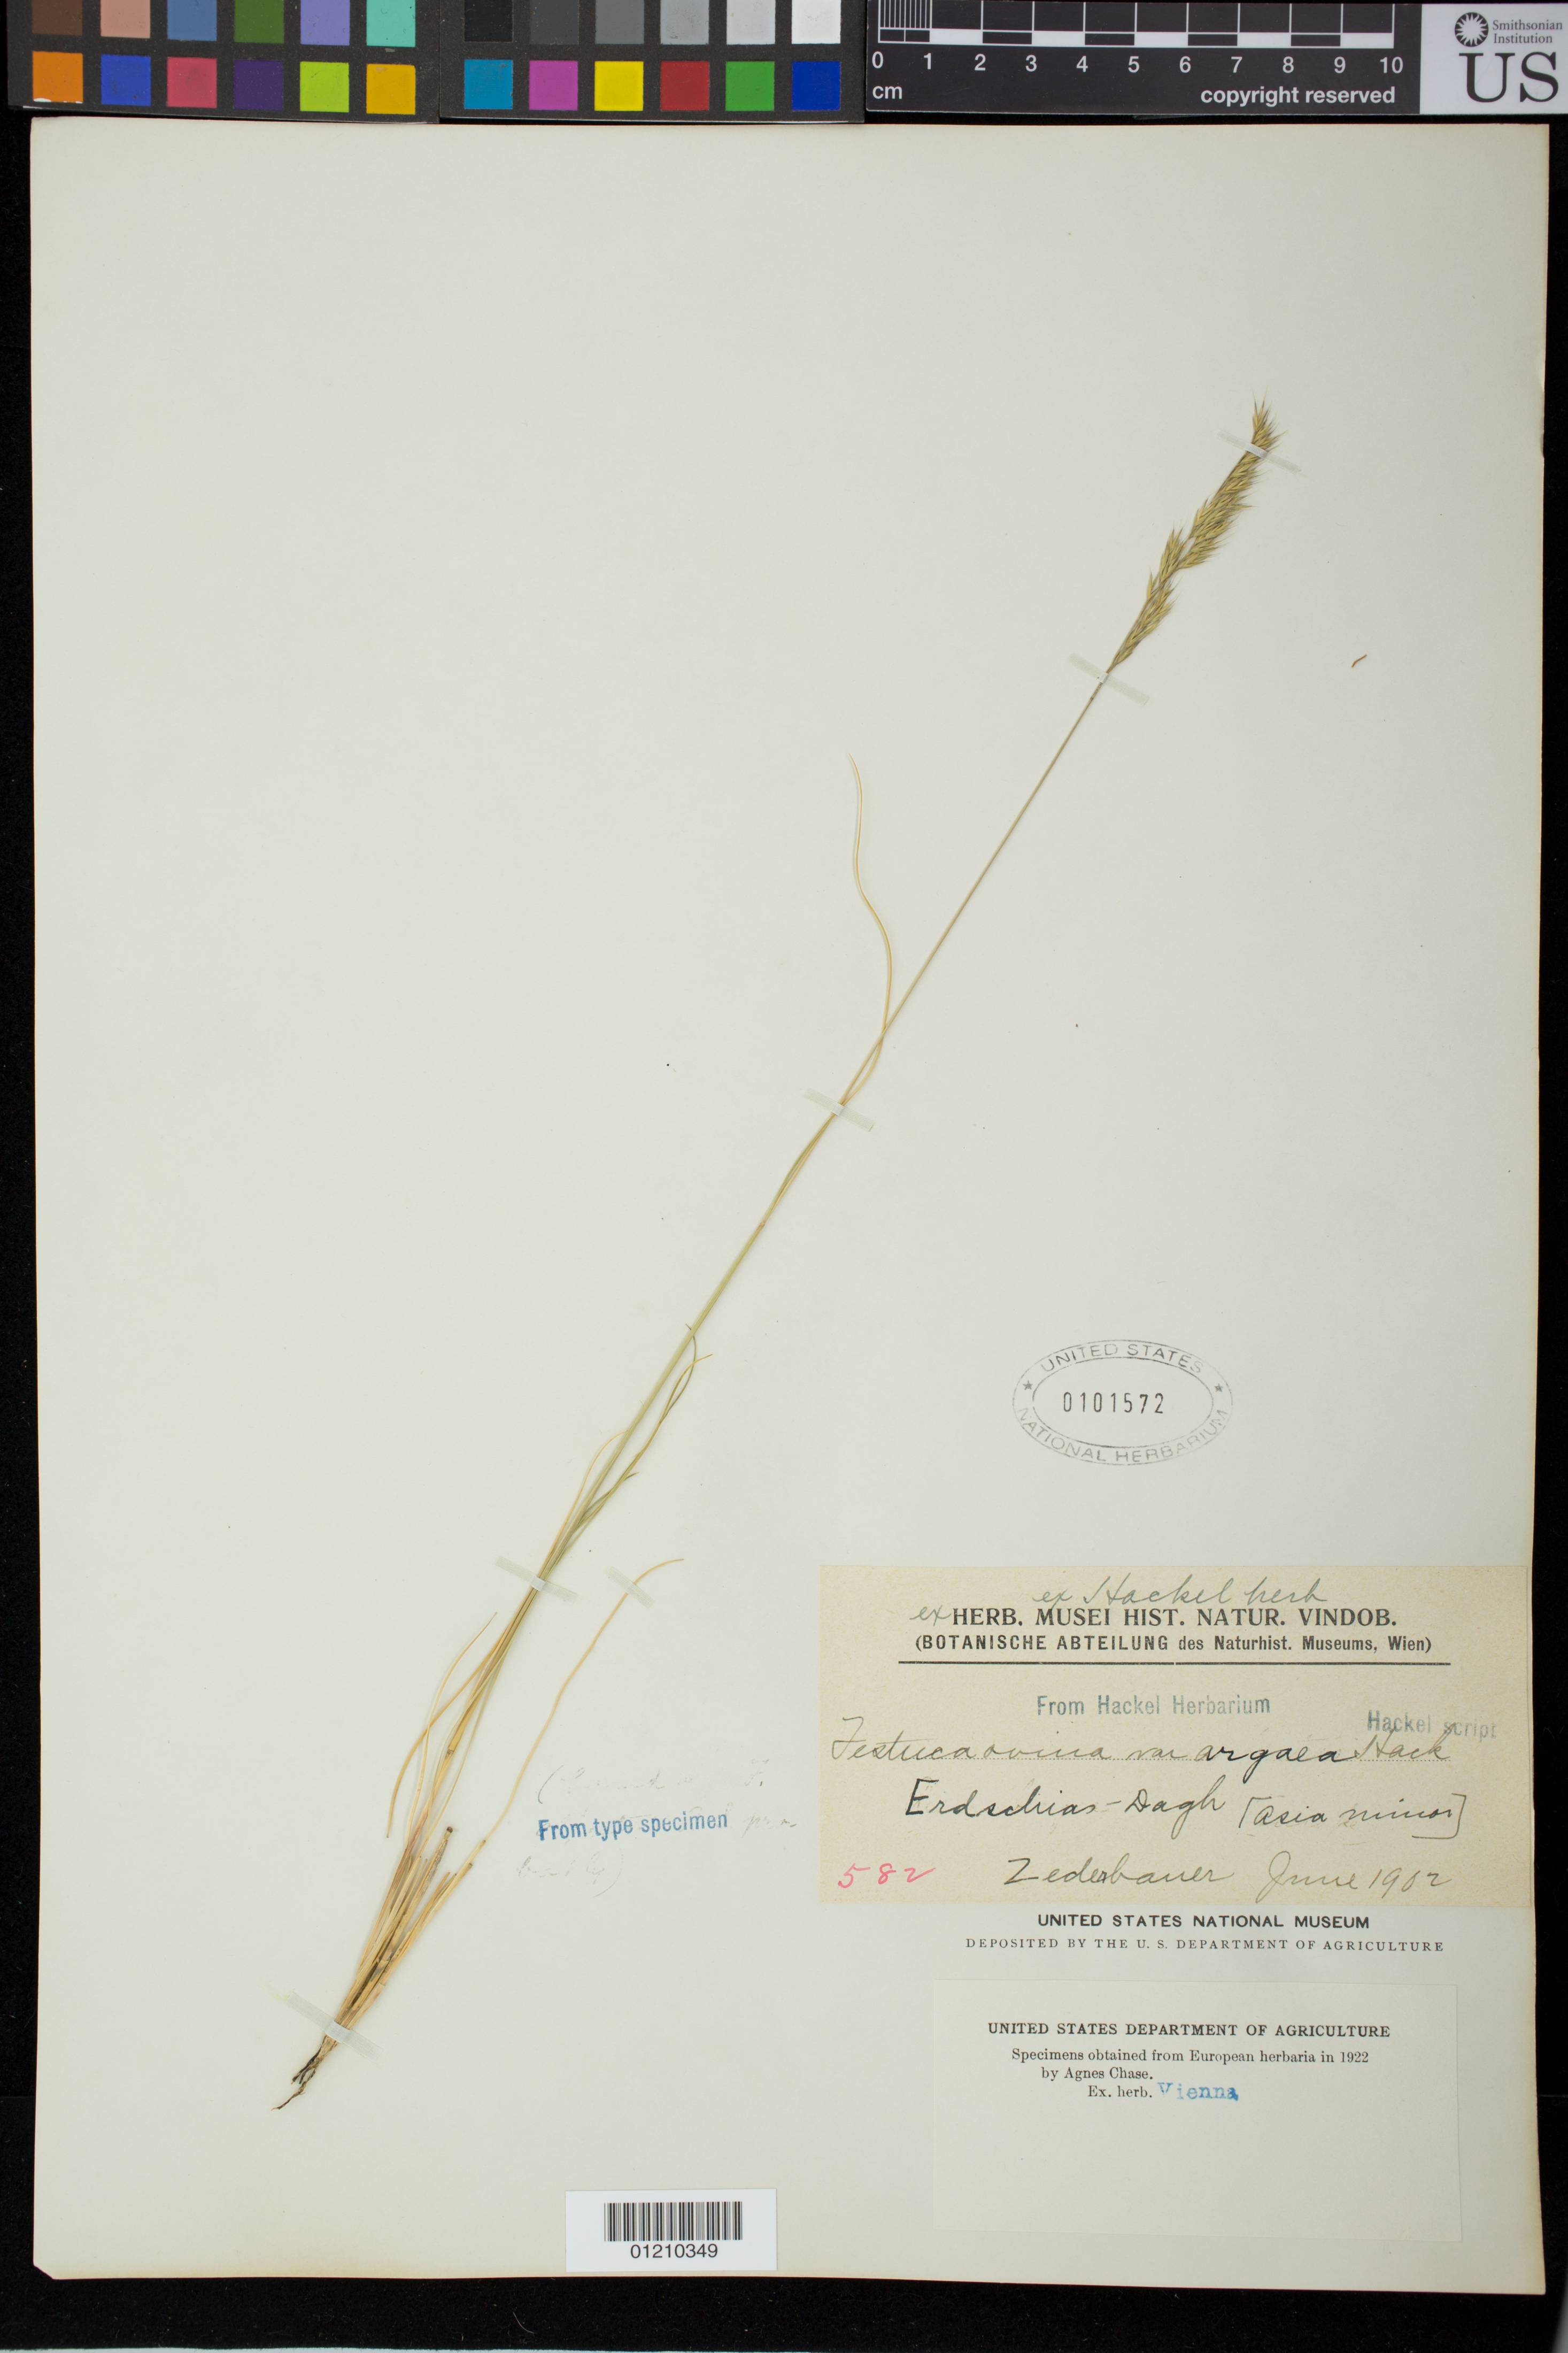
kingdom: Plantae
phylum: Tracheophyta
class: Liliopsida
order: Poales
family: Poaceae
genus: Festuca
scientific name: Festuca callieri subsp. zederbaueri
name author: Markgr.-Dann.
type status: Type Collection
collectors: E. Zederbauer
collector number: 582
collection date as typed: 1902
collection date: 1902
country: Turkey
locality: "Asia Minor", Erdschias-Dagh.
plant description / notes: Fragmentary material of type specimen ex herb. Vienna.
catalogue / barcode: US 101572